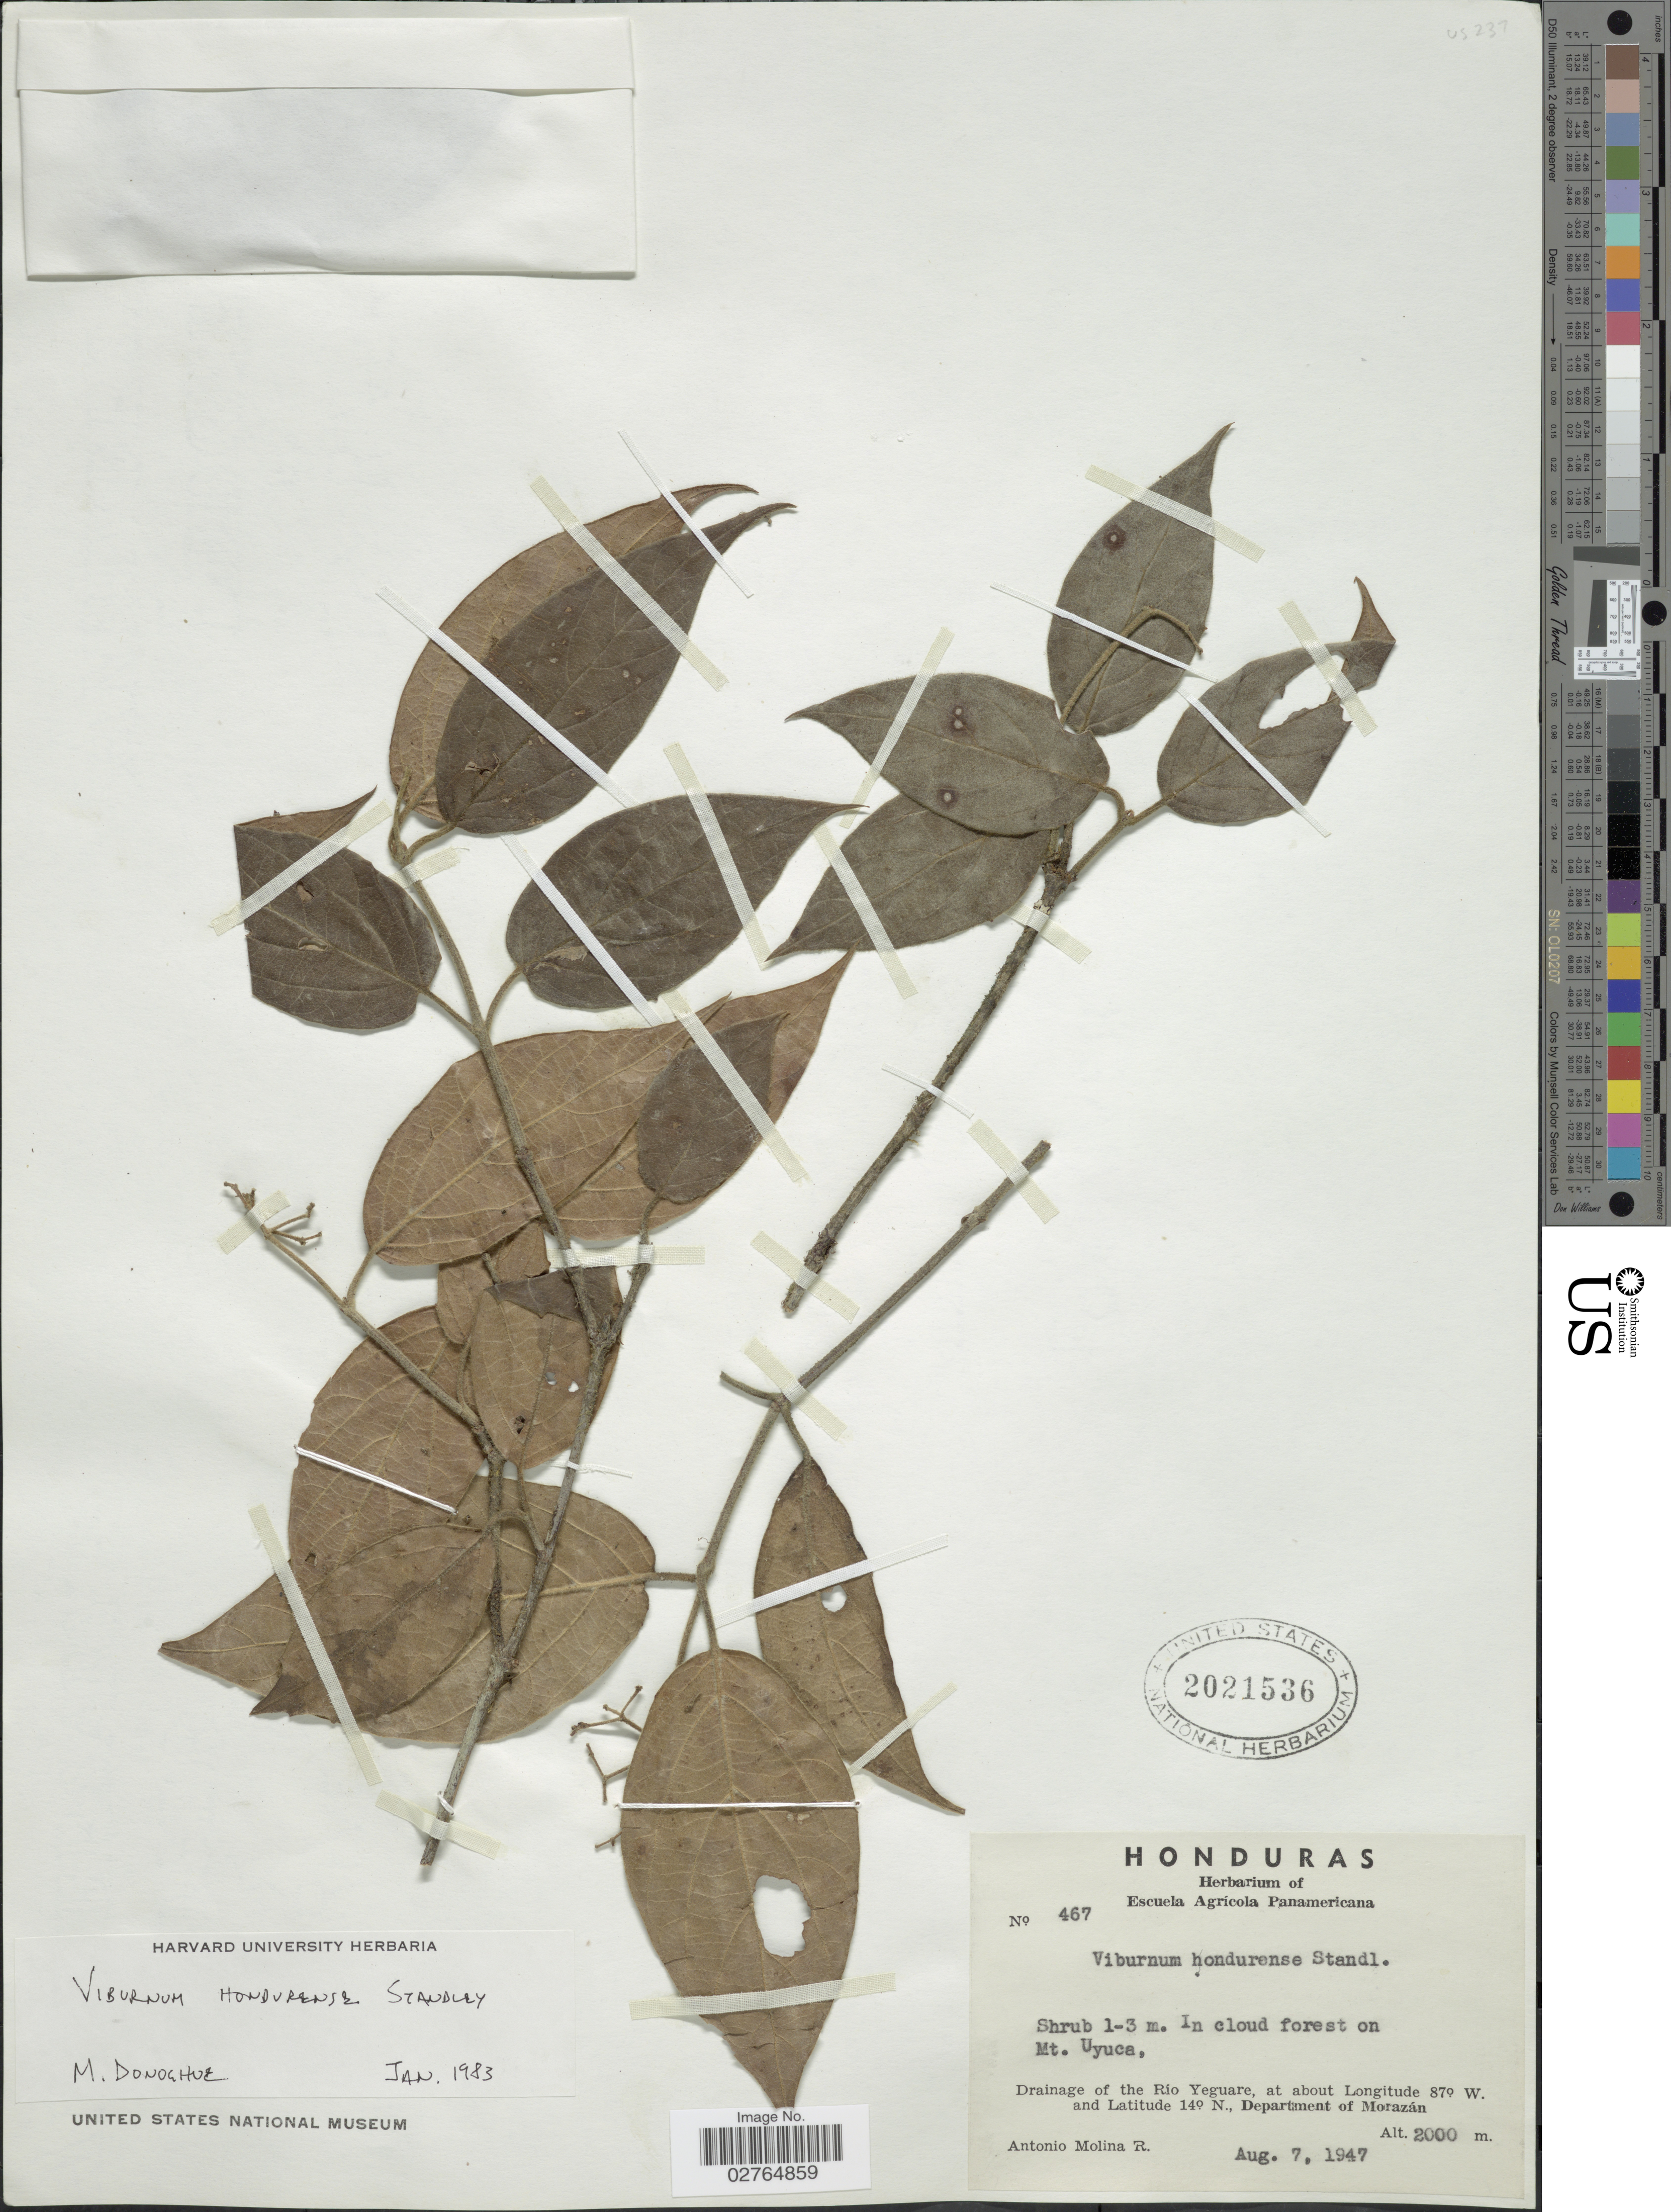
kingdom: Plantae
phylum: Tracheophyta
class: Magnoliopsida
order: Dipsacales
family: Viburnaceae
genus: Viburnum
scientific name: Viburnum hondurense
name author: Standl.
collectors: A. Molina R.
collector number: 467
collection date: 1947-08-07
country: Honduras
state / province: Fco. Morazán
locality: In cloud forest on Mt. Uyuca, Drainage of the Río Yeguare, Department of Morazán.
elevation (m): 2000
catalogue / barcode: US 2021536